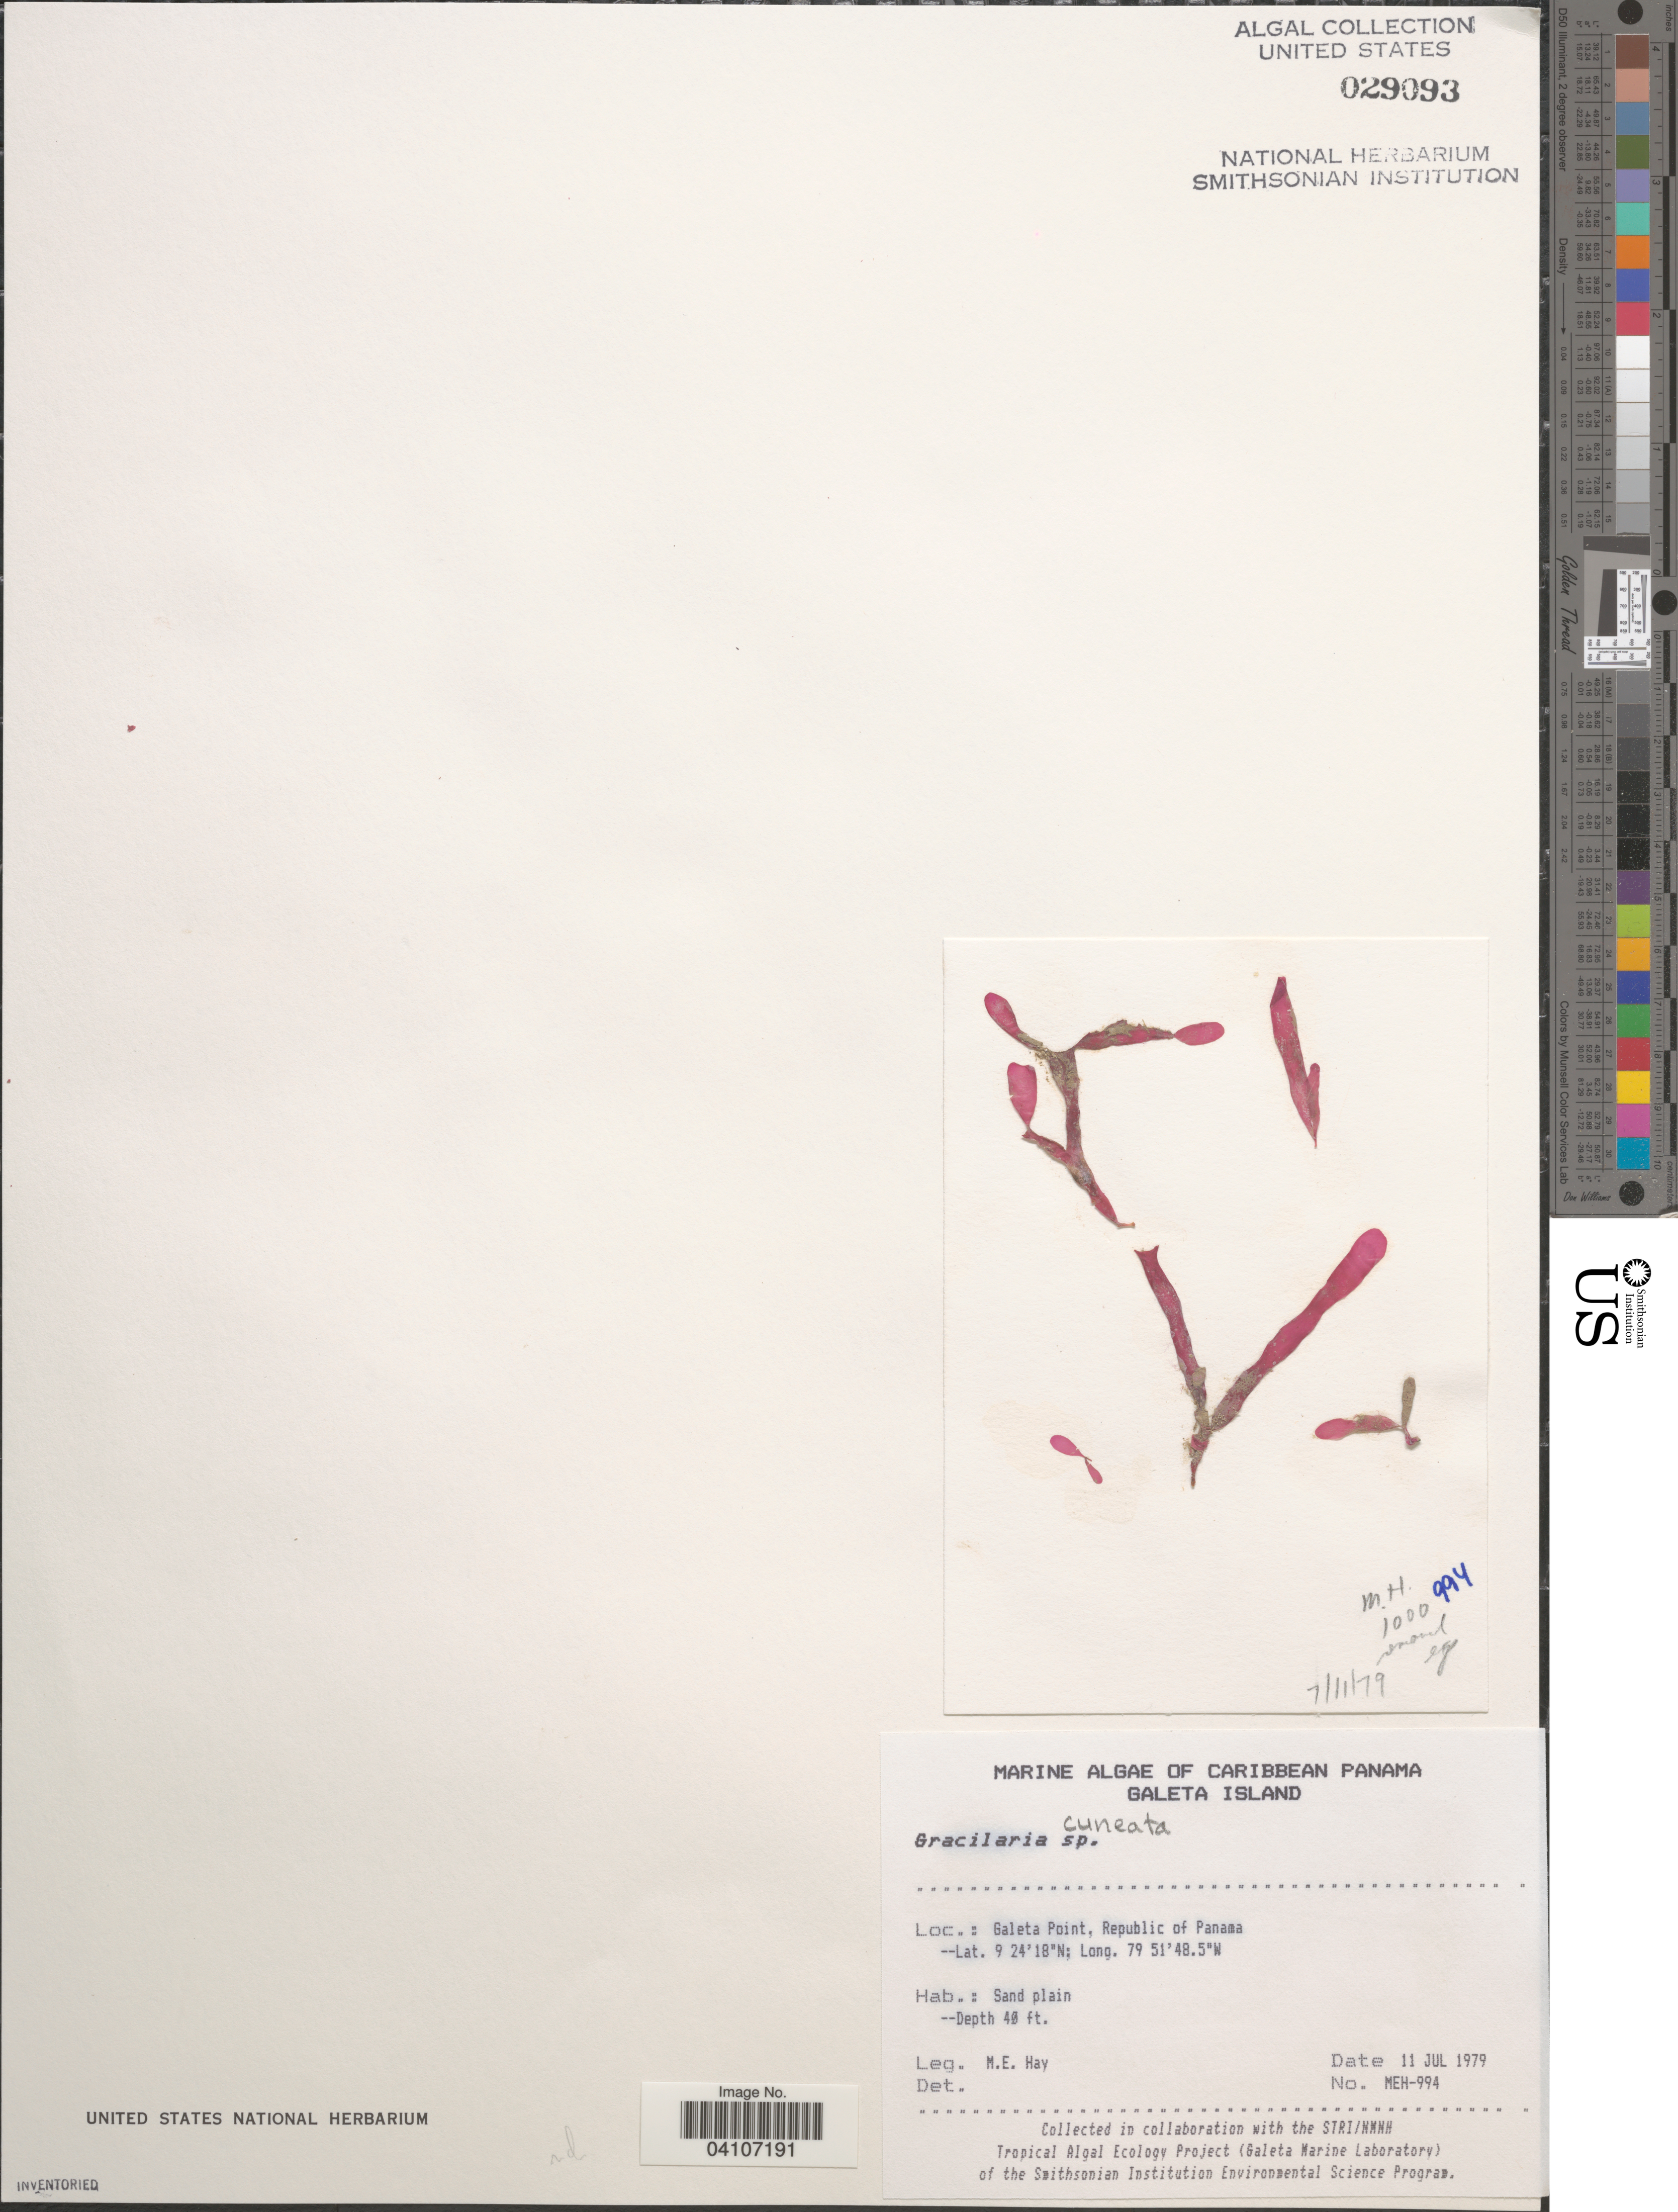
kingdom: Plantae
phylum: Rhodophyta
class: Florideophyceae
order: Gracilariales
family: Gracilariaceae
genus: Gracilaria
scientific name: Gracilaria cuneata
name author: Aresch.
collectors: M. E. Hay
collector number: MEH-994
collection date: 1979-07-11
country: Panama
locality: Caribbean Panama. Galeta Island. Galeta Point, Republic of Panama.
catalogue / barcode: US 29093